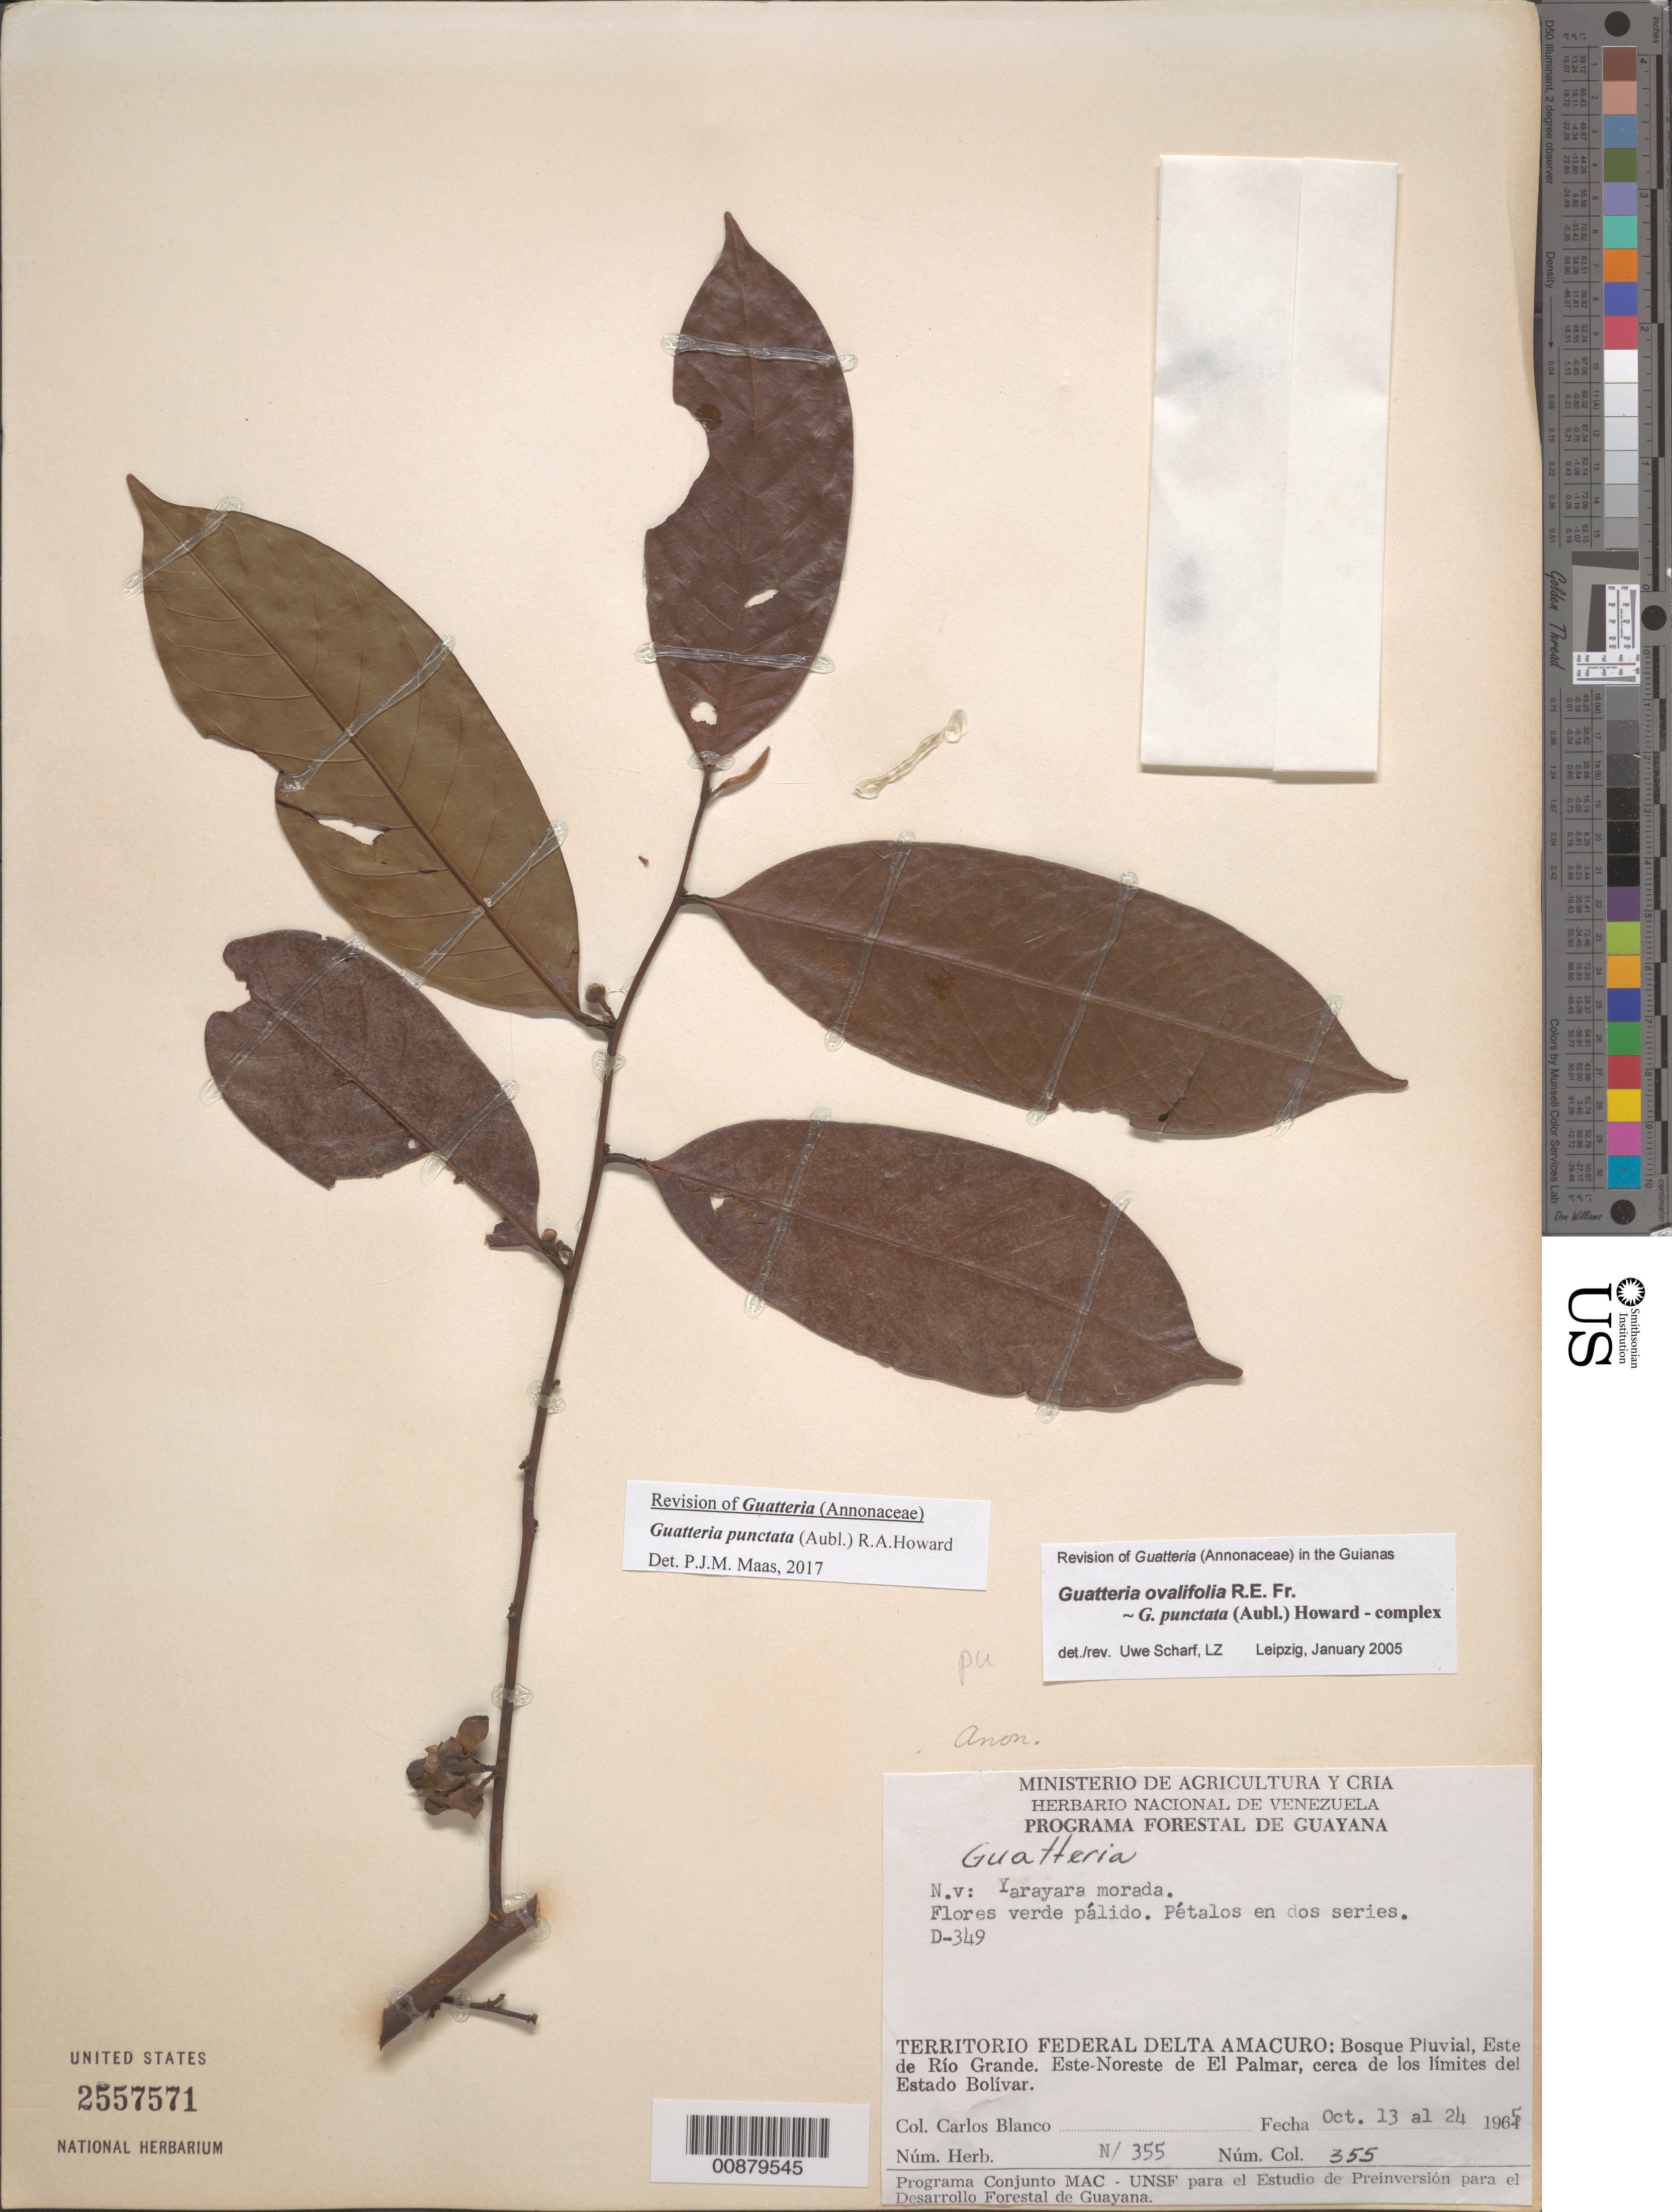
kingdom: Plantae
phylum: Tracheophyta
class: Magnoliopsida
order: Magnoliales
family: Annonaceae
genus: Guatteria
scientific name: Guatteria punctata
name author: (Aubl.) R.A. Howard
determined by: Maas, Paul J.; Maas, H.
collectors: C. A. Blanco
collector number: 355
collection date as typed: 13-Oct-65 to 24-Oct-65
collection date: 1965-10-13/1965-10-24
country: Venezuela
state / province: Delta Amacuro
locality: Río Grande, Este de; Este-Noreste de El Palmar, cerca de los limites del Estado Bolívar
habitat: Bosque pluvial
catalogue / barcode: US 2557571